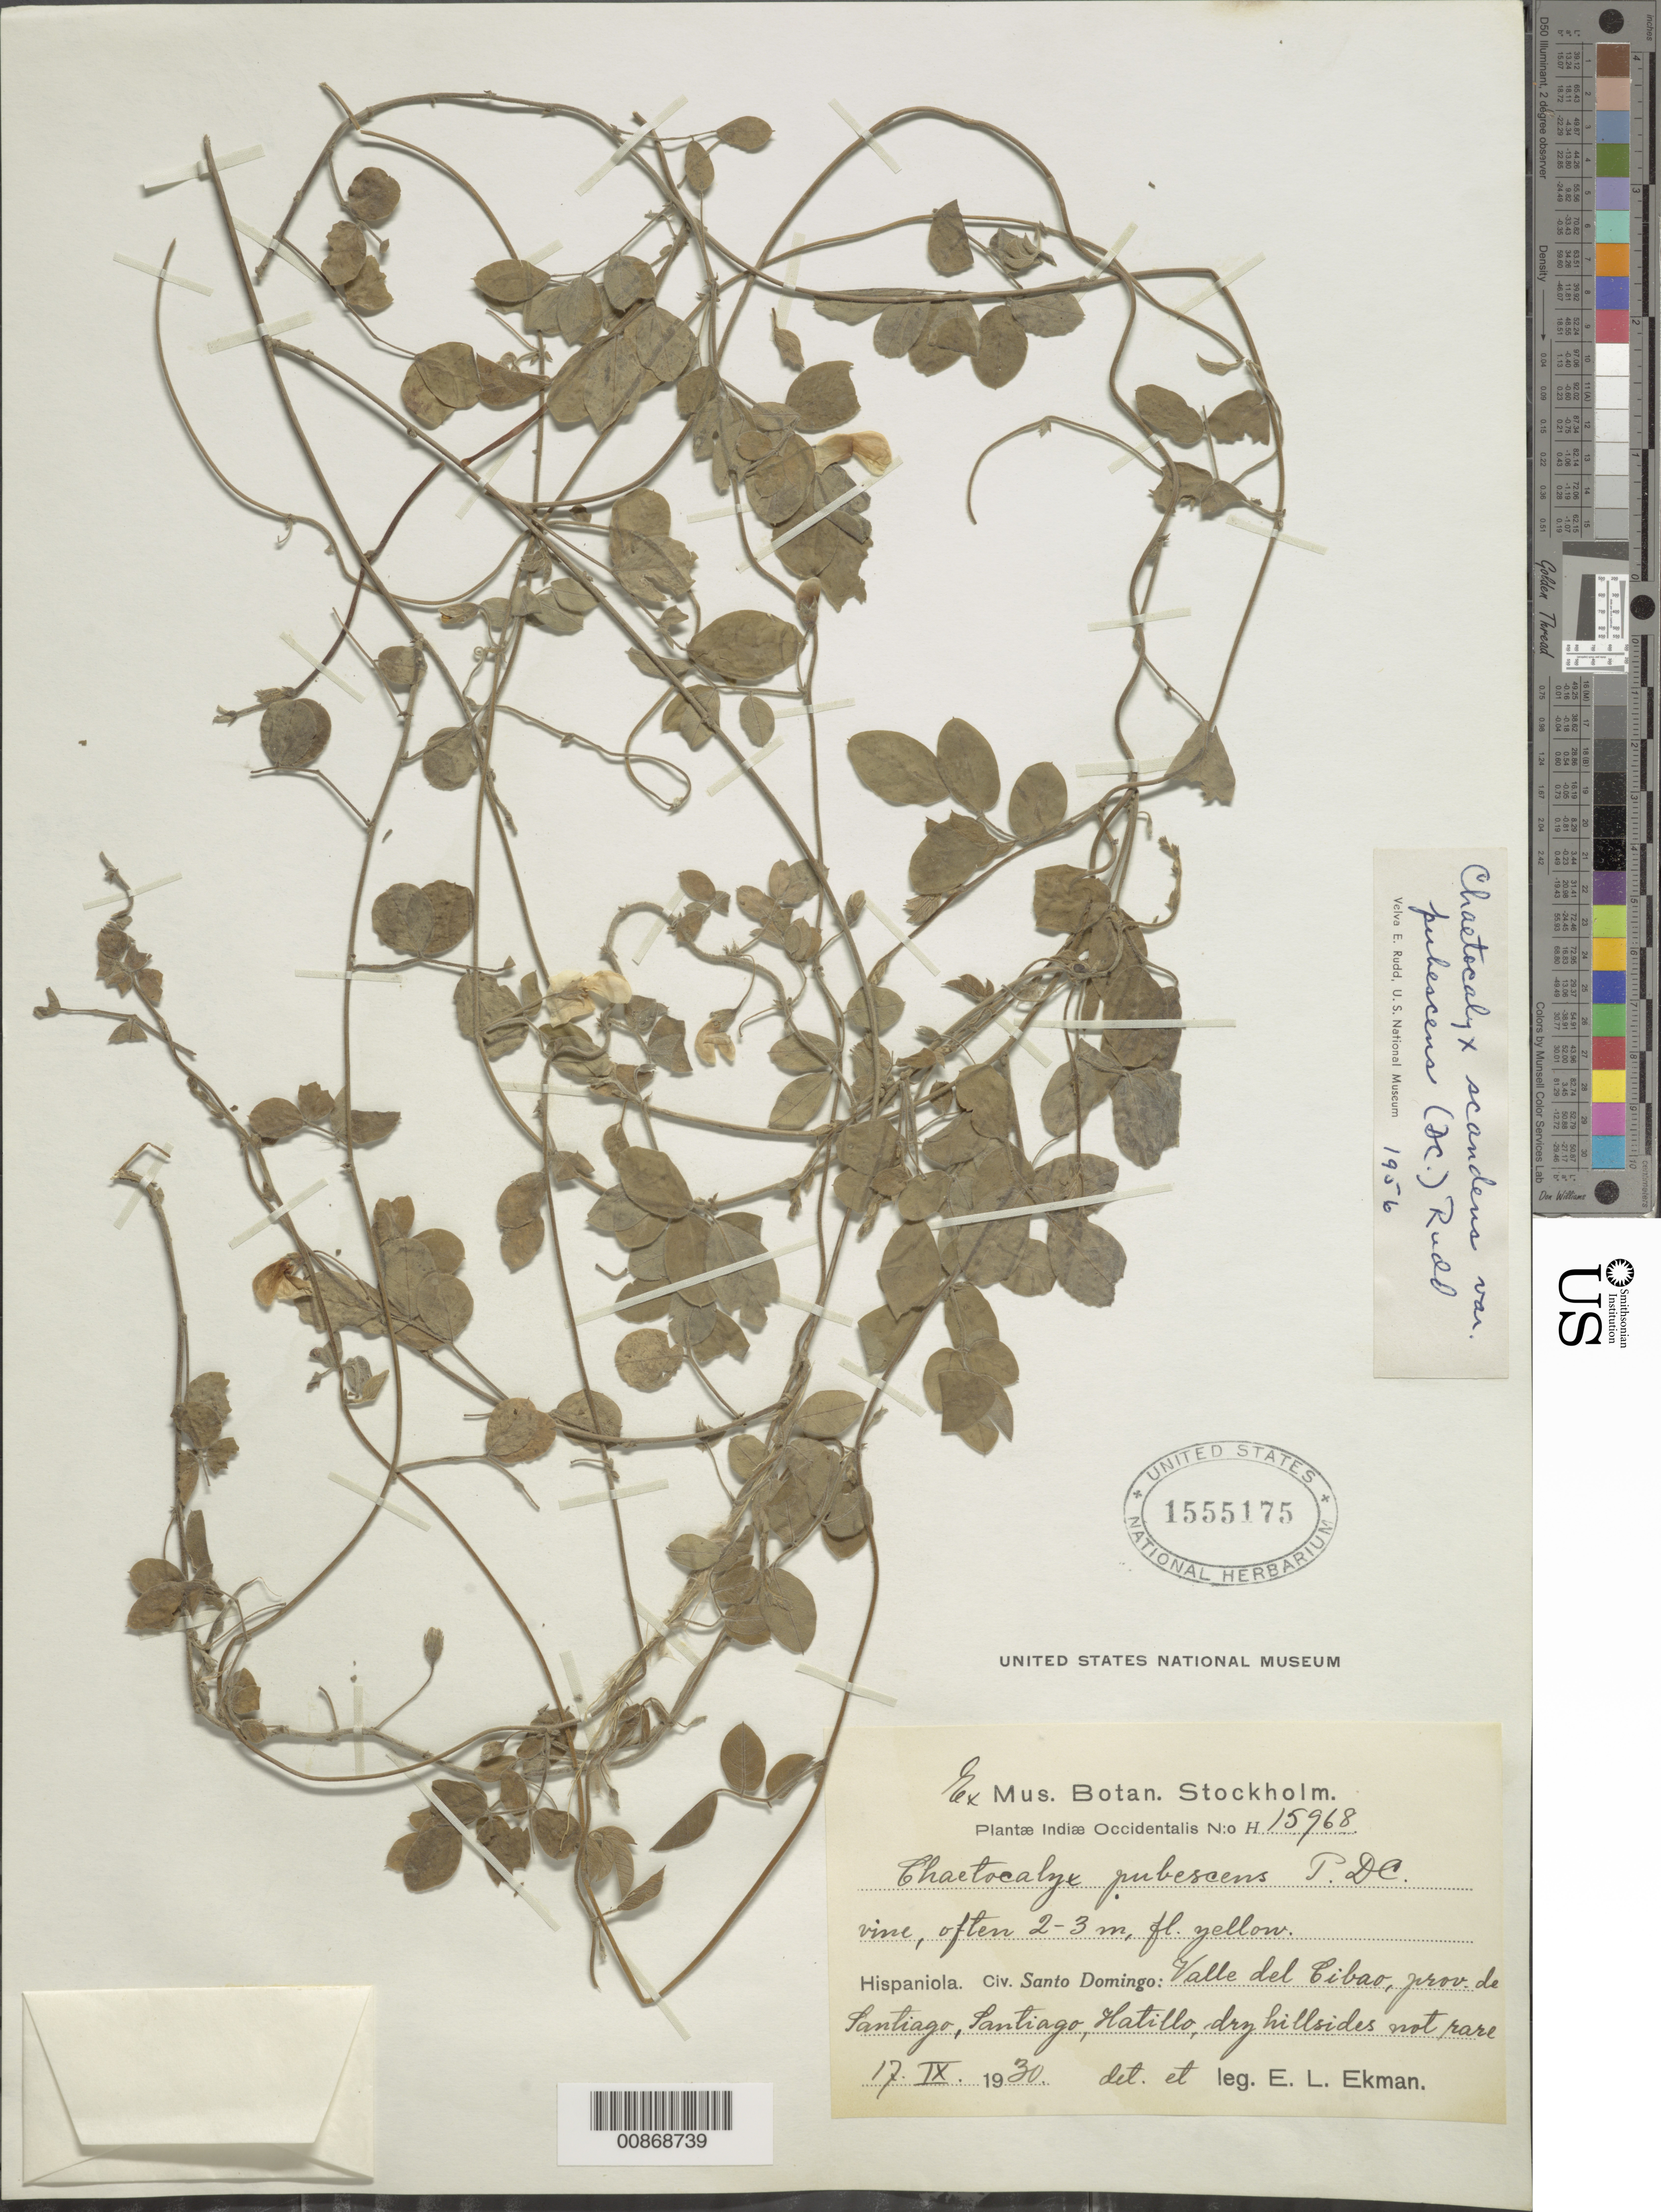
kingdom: Plantae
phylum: Tracheophyta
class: Magnoliopsida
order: Fabales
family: Fabaceae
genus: Chaetocalyx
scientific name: Chaetocalyx scandens var. pubescens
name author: (DC.) Rudd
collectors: E. L. Ekman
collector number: H 15968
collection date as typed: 17 Sep 1930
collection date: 1930-09-17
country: Dominican Republic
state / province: Santiago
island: Hispaniola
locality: Valle del Cibao, Santiago, Hatillo.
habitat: Dry hillsides.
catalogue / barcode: US 1555175